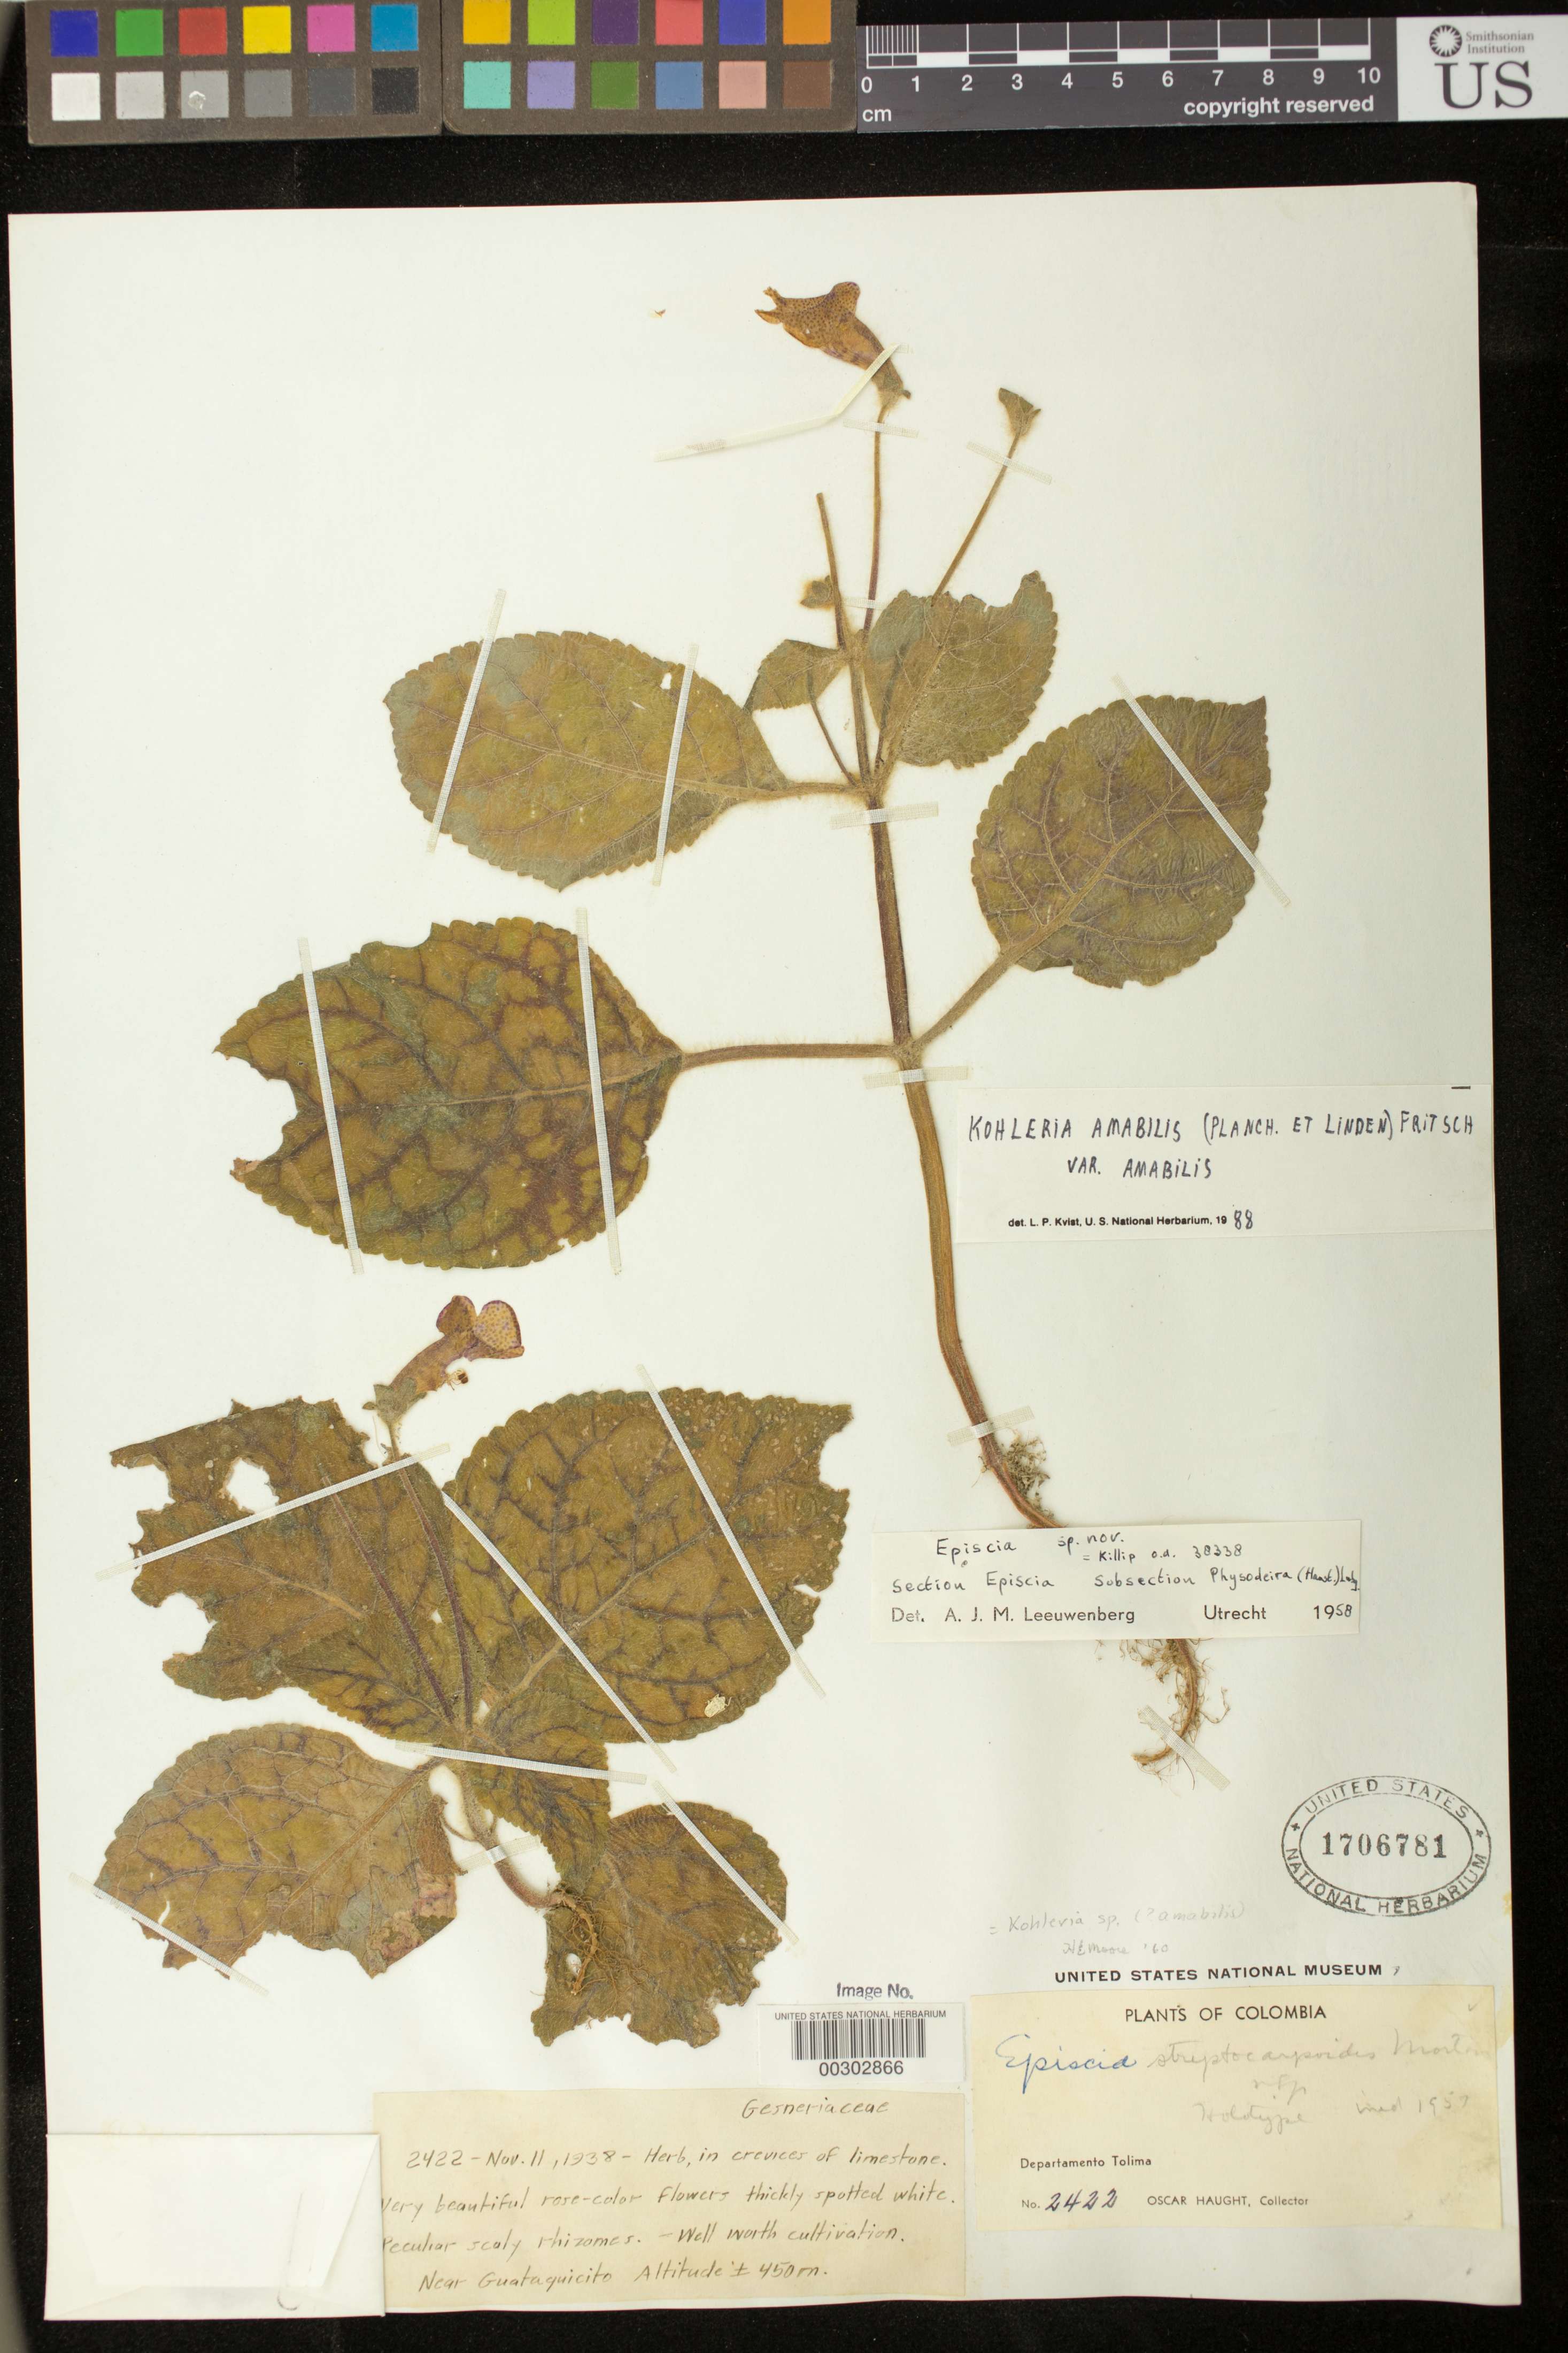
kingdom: Plantae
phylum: Tracheophyta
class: Magnoliopsida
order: Lamiales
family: Gesneriaceae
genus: Kohleria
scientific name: Kohleria amabilis var. amabilis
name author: (Planch. & Linden) Fritsch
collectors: O. L. Haught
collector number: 2422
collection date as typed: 11 Nov 1938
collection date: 1938-11-11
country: Colombia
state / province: Tolima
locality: Near Guataquicito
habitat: In crevices of limestone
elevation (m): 450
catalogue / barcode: US 1706781